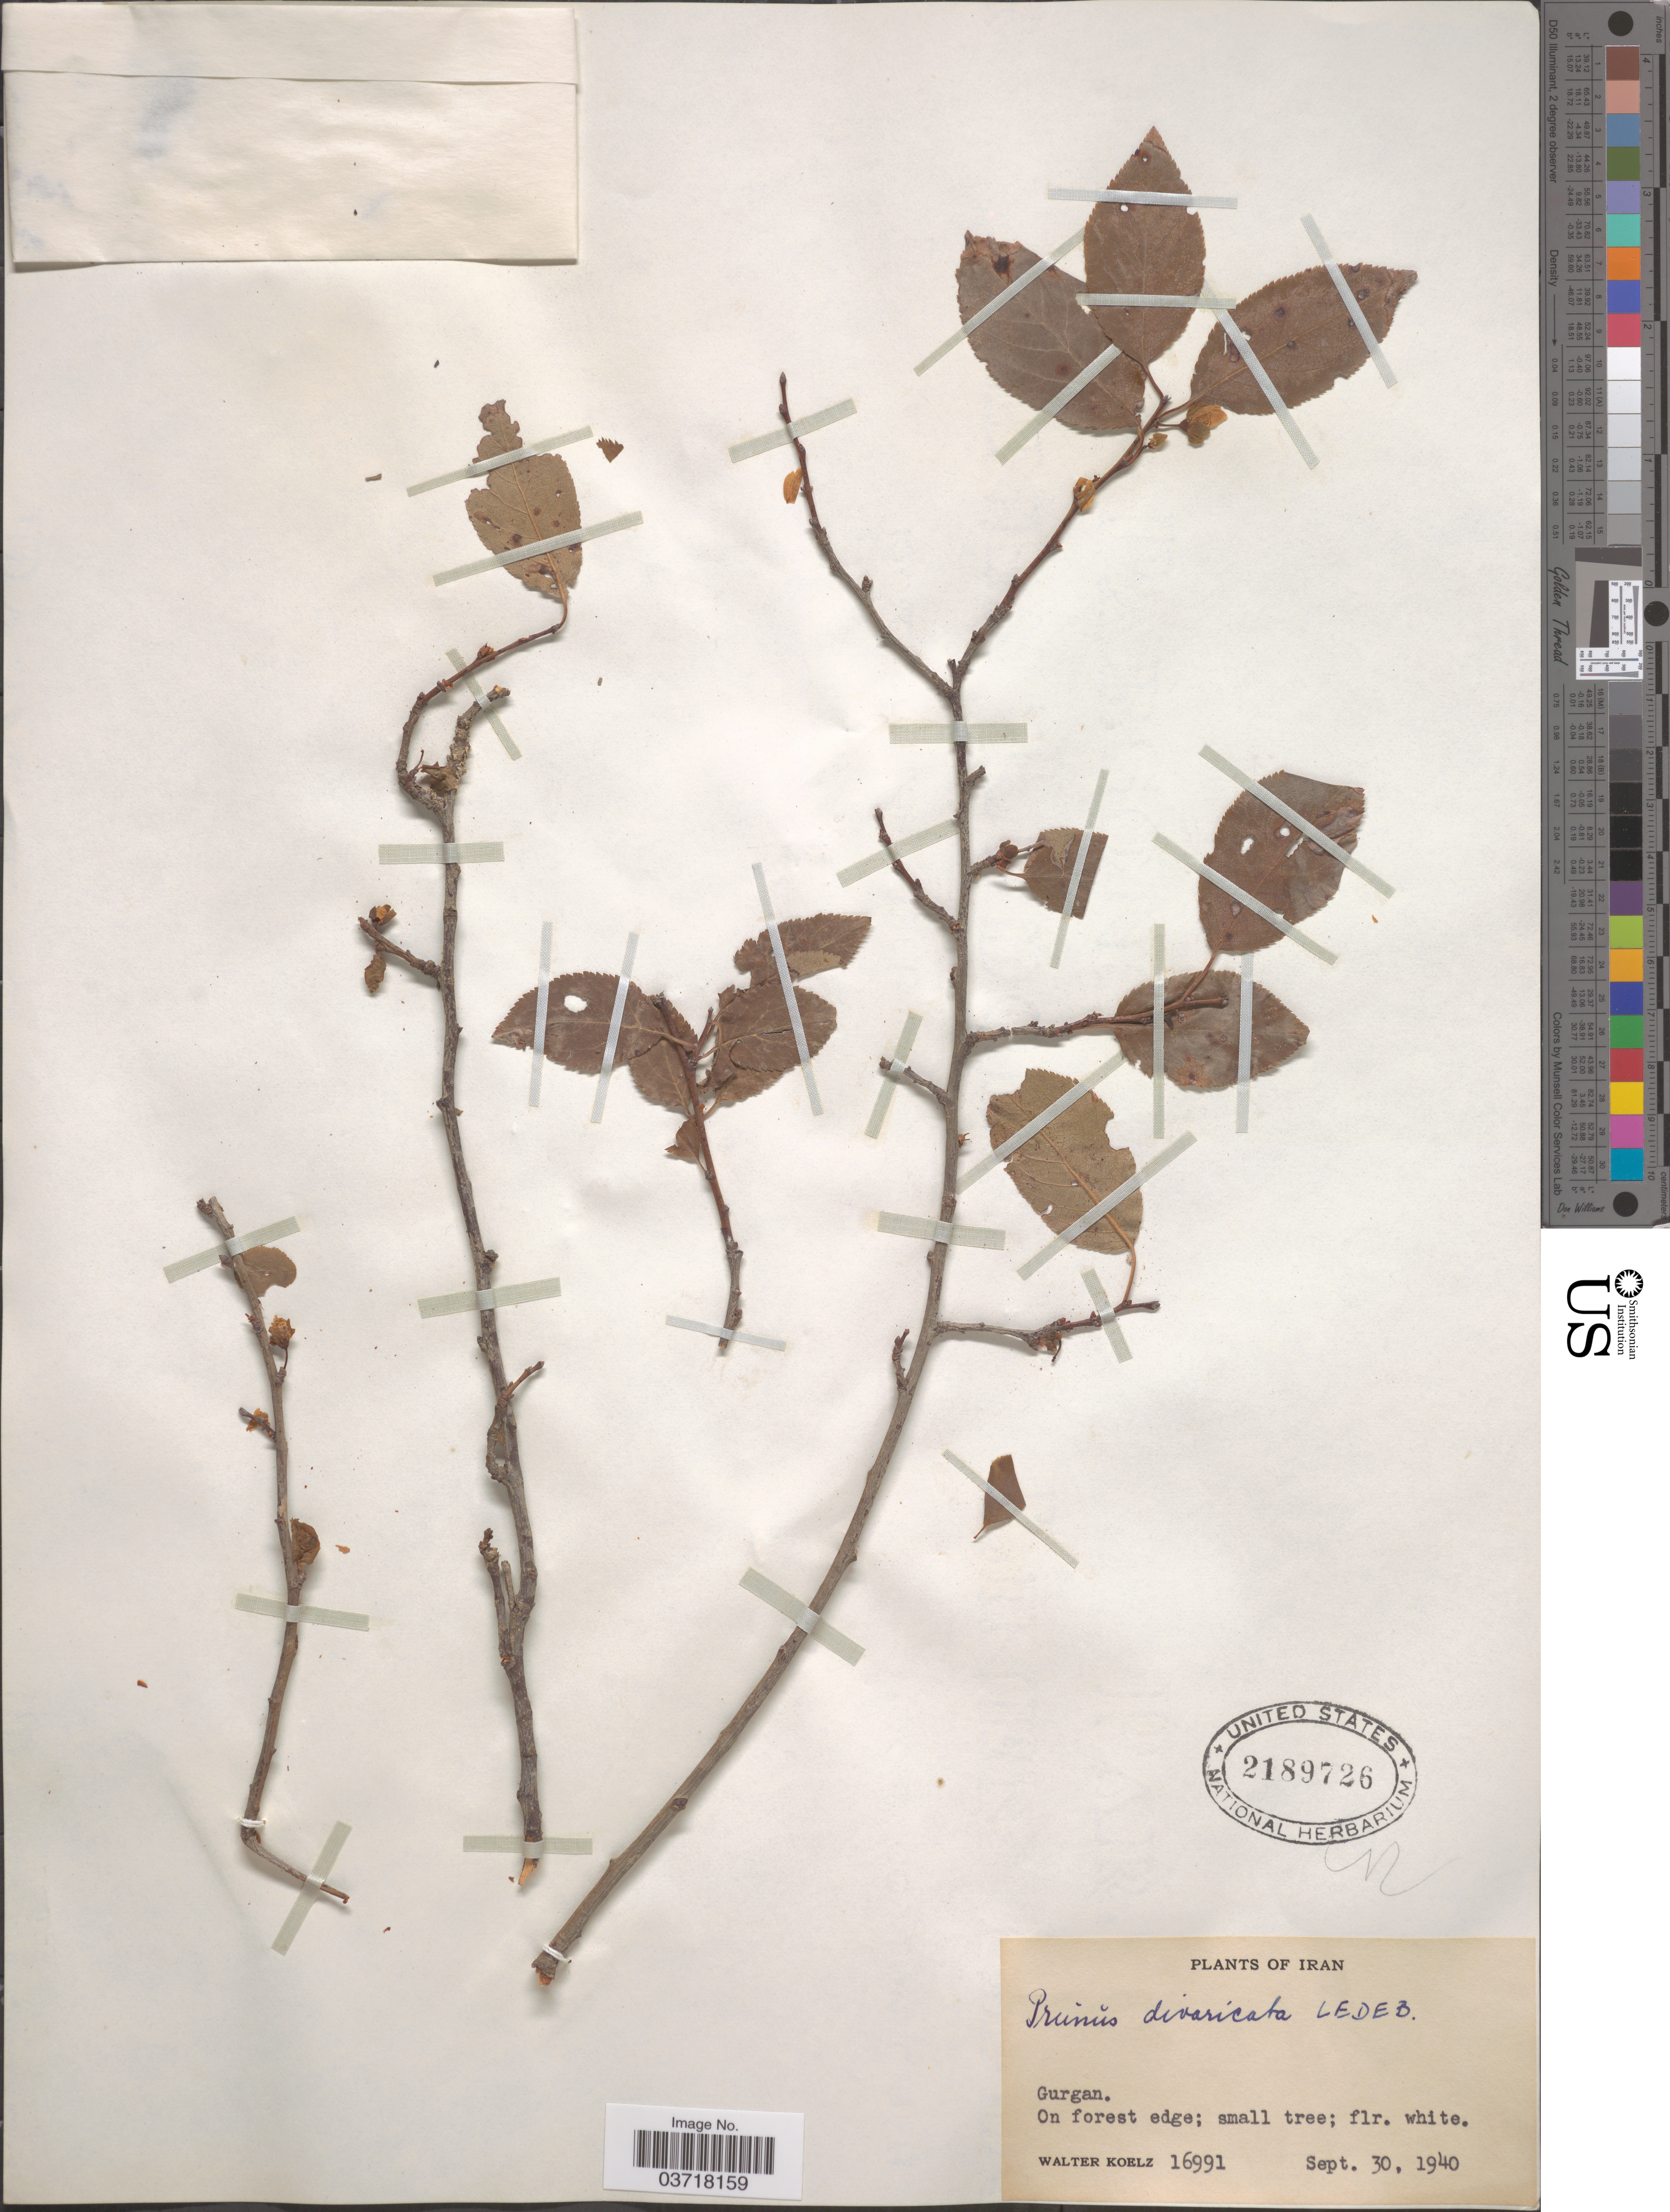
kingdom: Plantae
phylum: Tracheophyta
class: Magnoliopsida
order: Rosales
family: Rosaceae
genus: Prunus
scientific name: Prunus sargentii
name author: Rehder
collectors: W. N. Koelz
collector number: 16991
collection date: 1940-09-30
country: Iran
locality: Gurgan.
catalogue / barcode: US 2189726